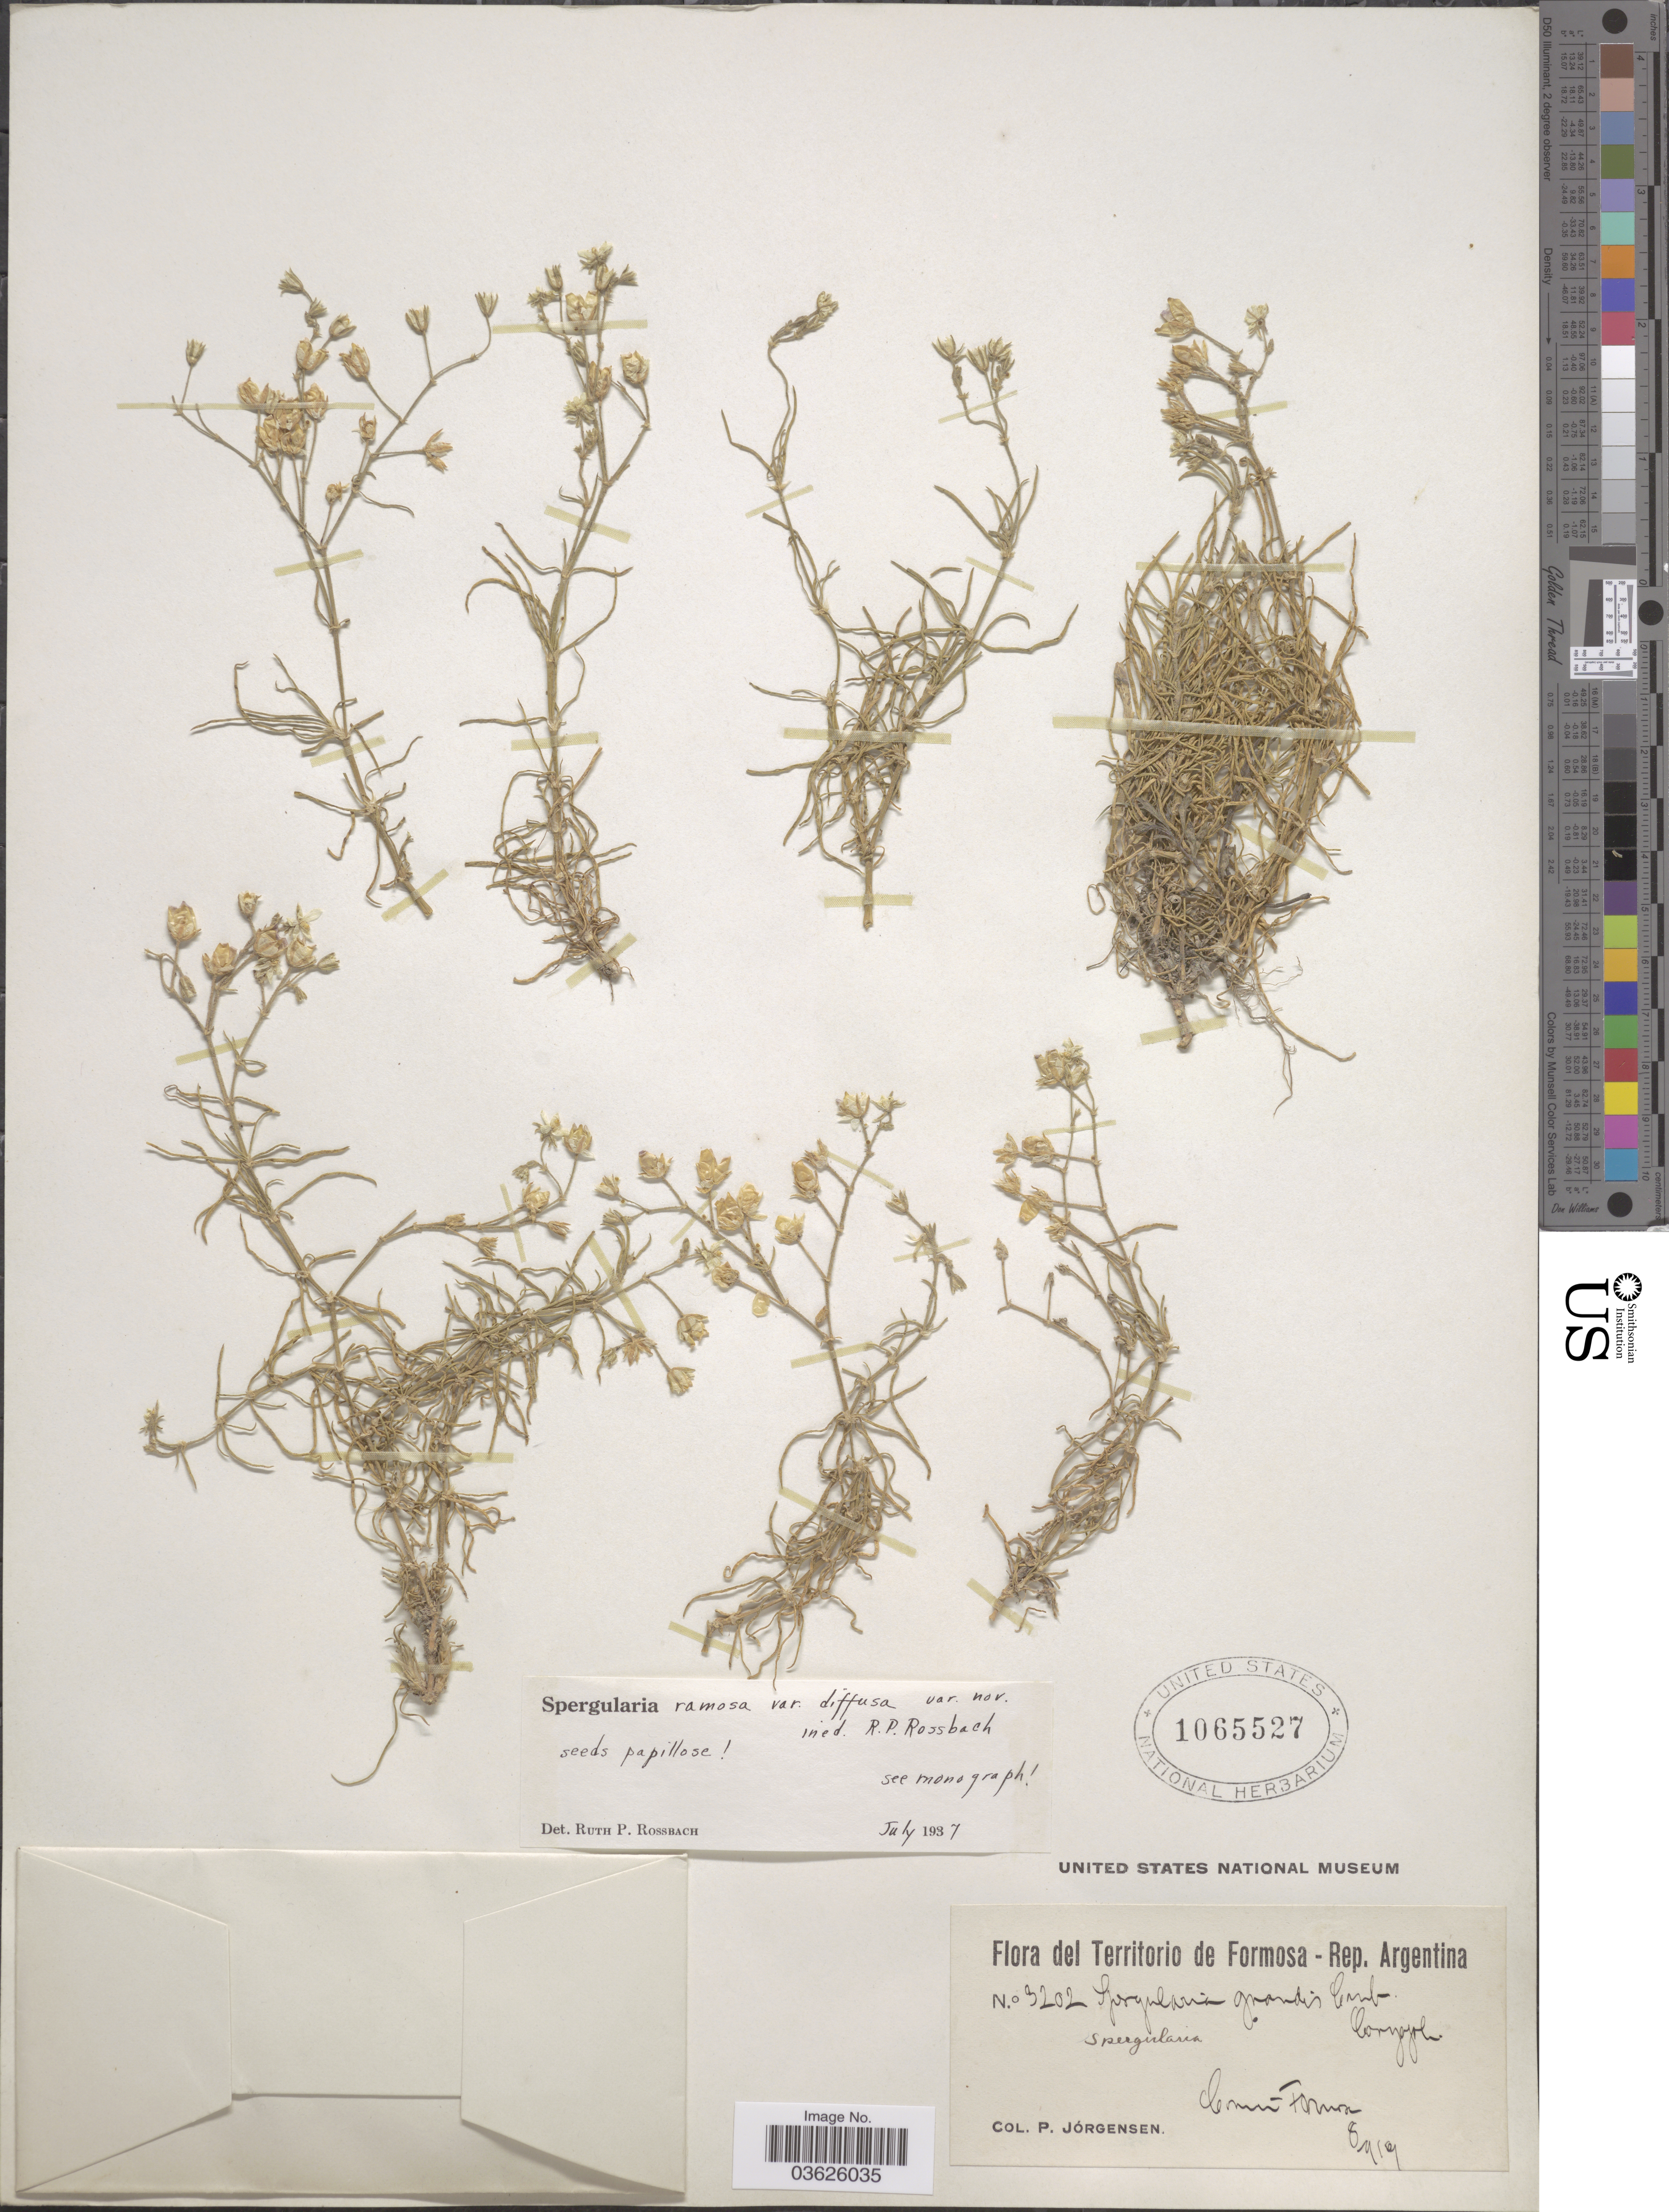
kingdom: Plantae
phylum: Tracheophyta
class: Magnoliopsida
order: Caryophyllales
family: Caryophyllaceae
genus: Spergularia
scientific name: Spergularia ramosa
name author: Cambess.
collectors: P. Jörgensen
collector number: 3202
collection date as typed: Transcribed d/m/y: 8/9/19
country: Argentina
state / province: Formosa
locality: Común Formosa.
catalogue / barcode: US 1065527